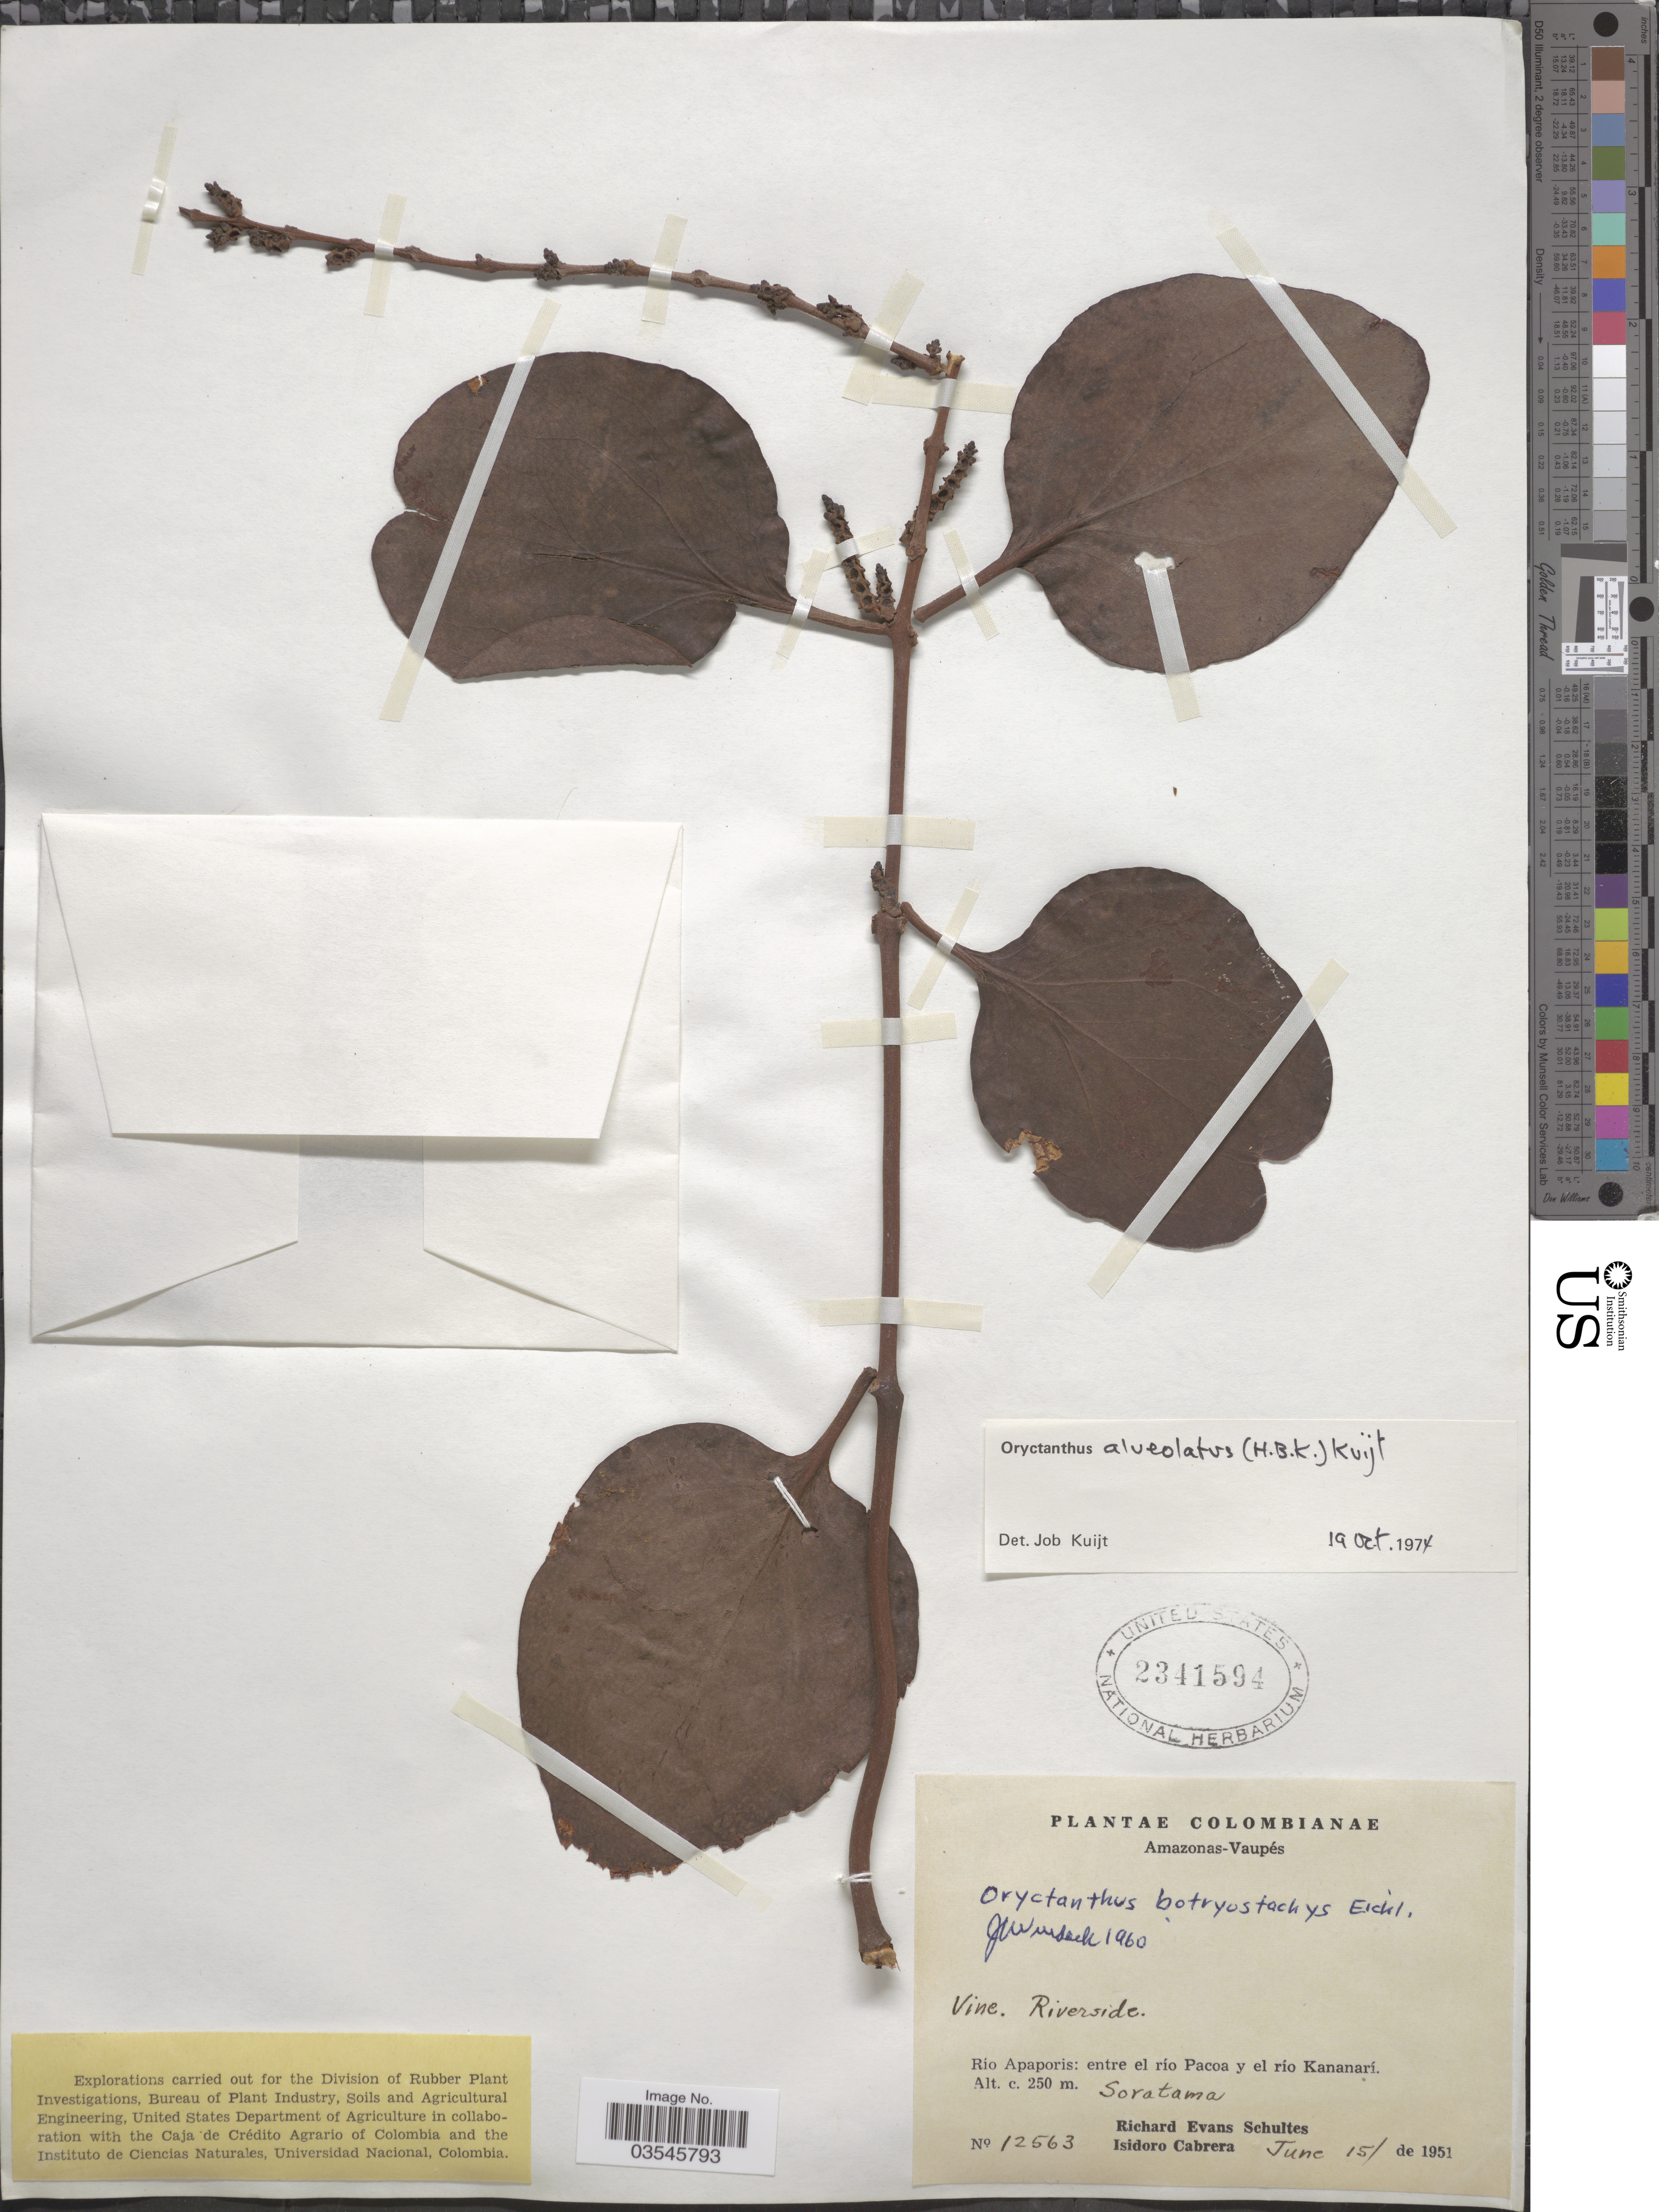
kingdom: Plantae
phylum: Tracheophyta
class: Magnoliopsida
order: Santalales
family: Loranthaceae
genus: Oryctanthus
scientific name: Oryctanthus alveolatus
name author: (Kunth) Kuijt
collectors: R. E. Schultes & I. Cabrera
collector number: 12563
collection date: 1951-06-15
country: Colombia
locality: Amazonas-Vaupés. Río Apaporis: entre el río Pacoa y el río Kananarí. Soratama.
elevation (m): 250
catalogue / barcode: US 2341594